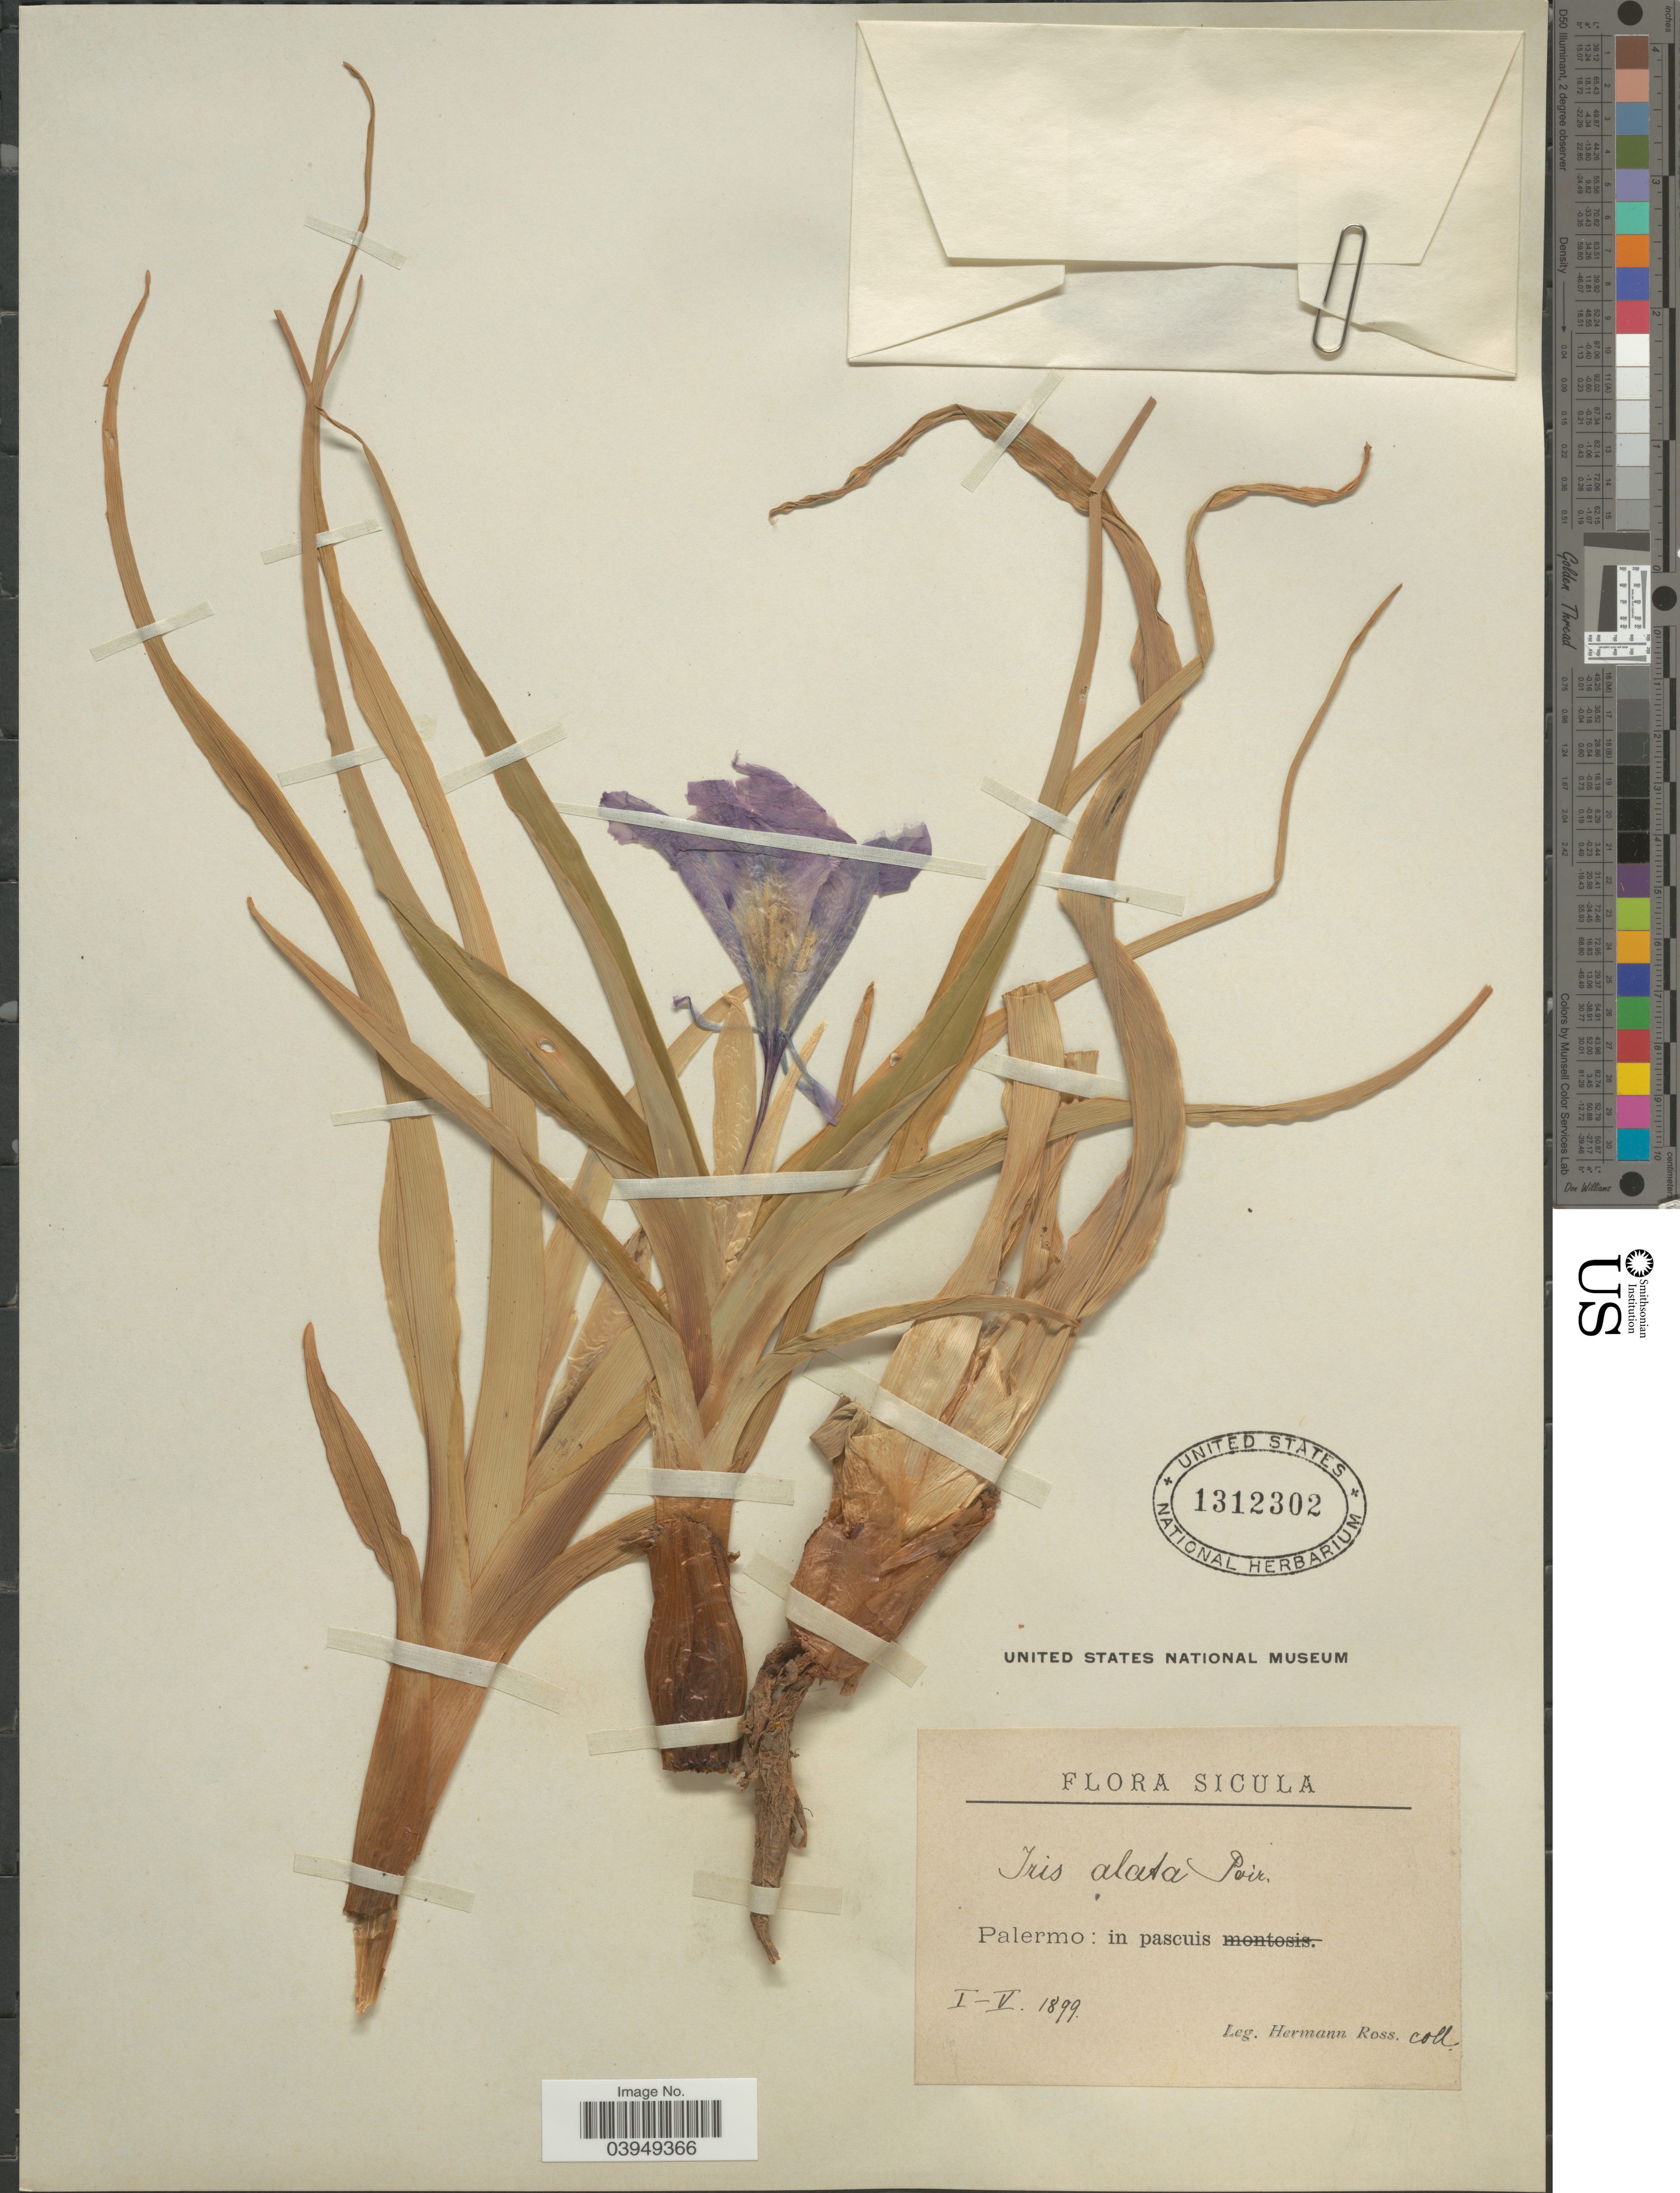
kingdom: Plantae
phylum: Tracheophyta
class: Liliopsida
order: Asparagales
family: Iridaceae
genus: Iris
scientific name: Iris alata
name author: Poir.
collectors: H. Ross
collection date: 1899-01/1899-05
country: Italy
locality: Sicula. Palermo: in pascuis.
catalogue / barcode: US 1312302